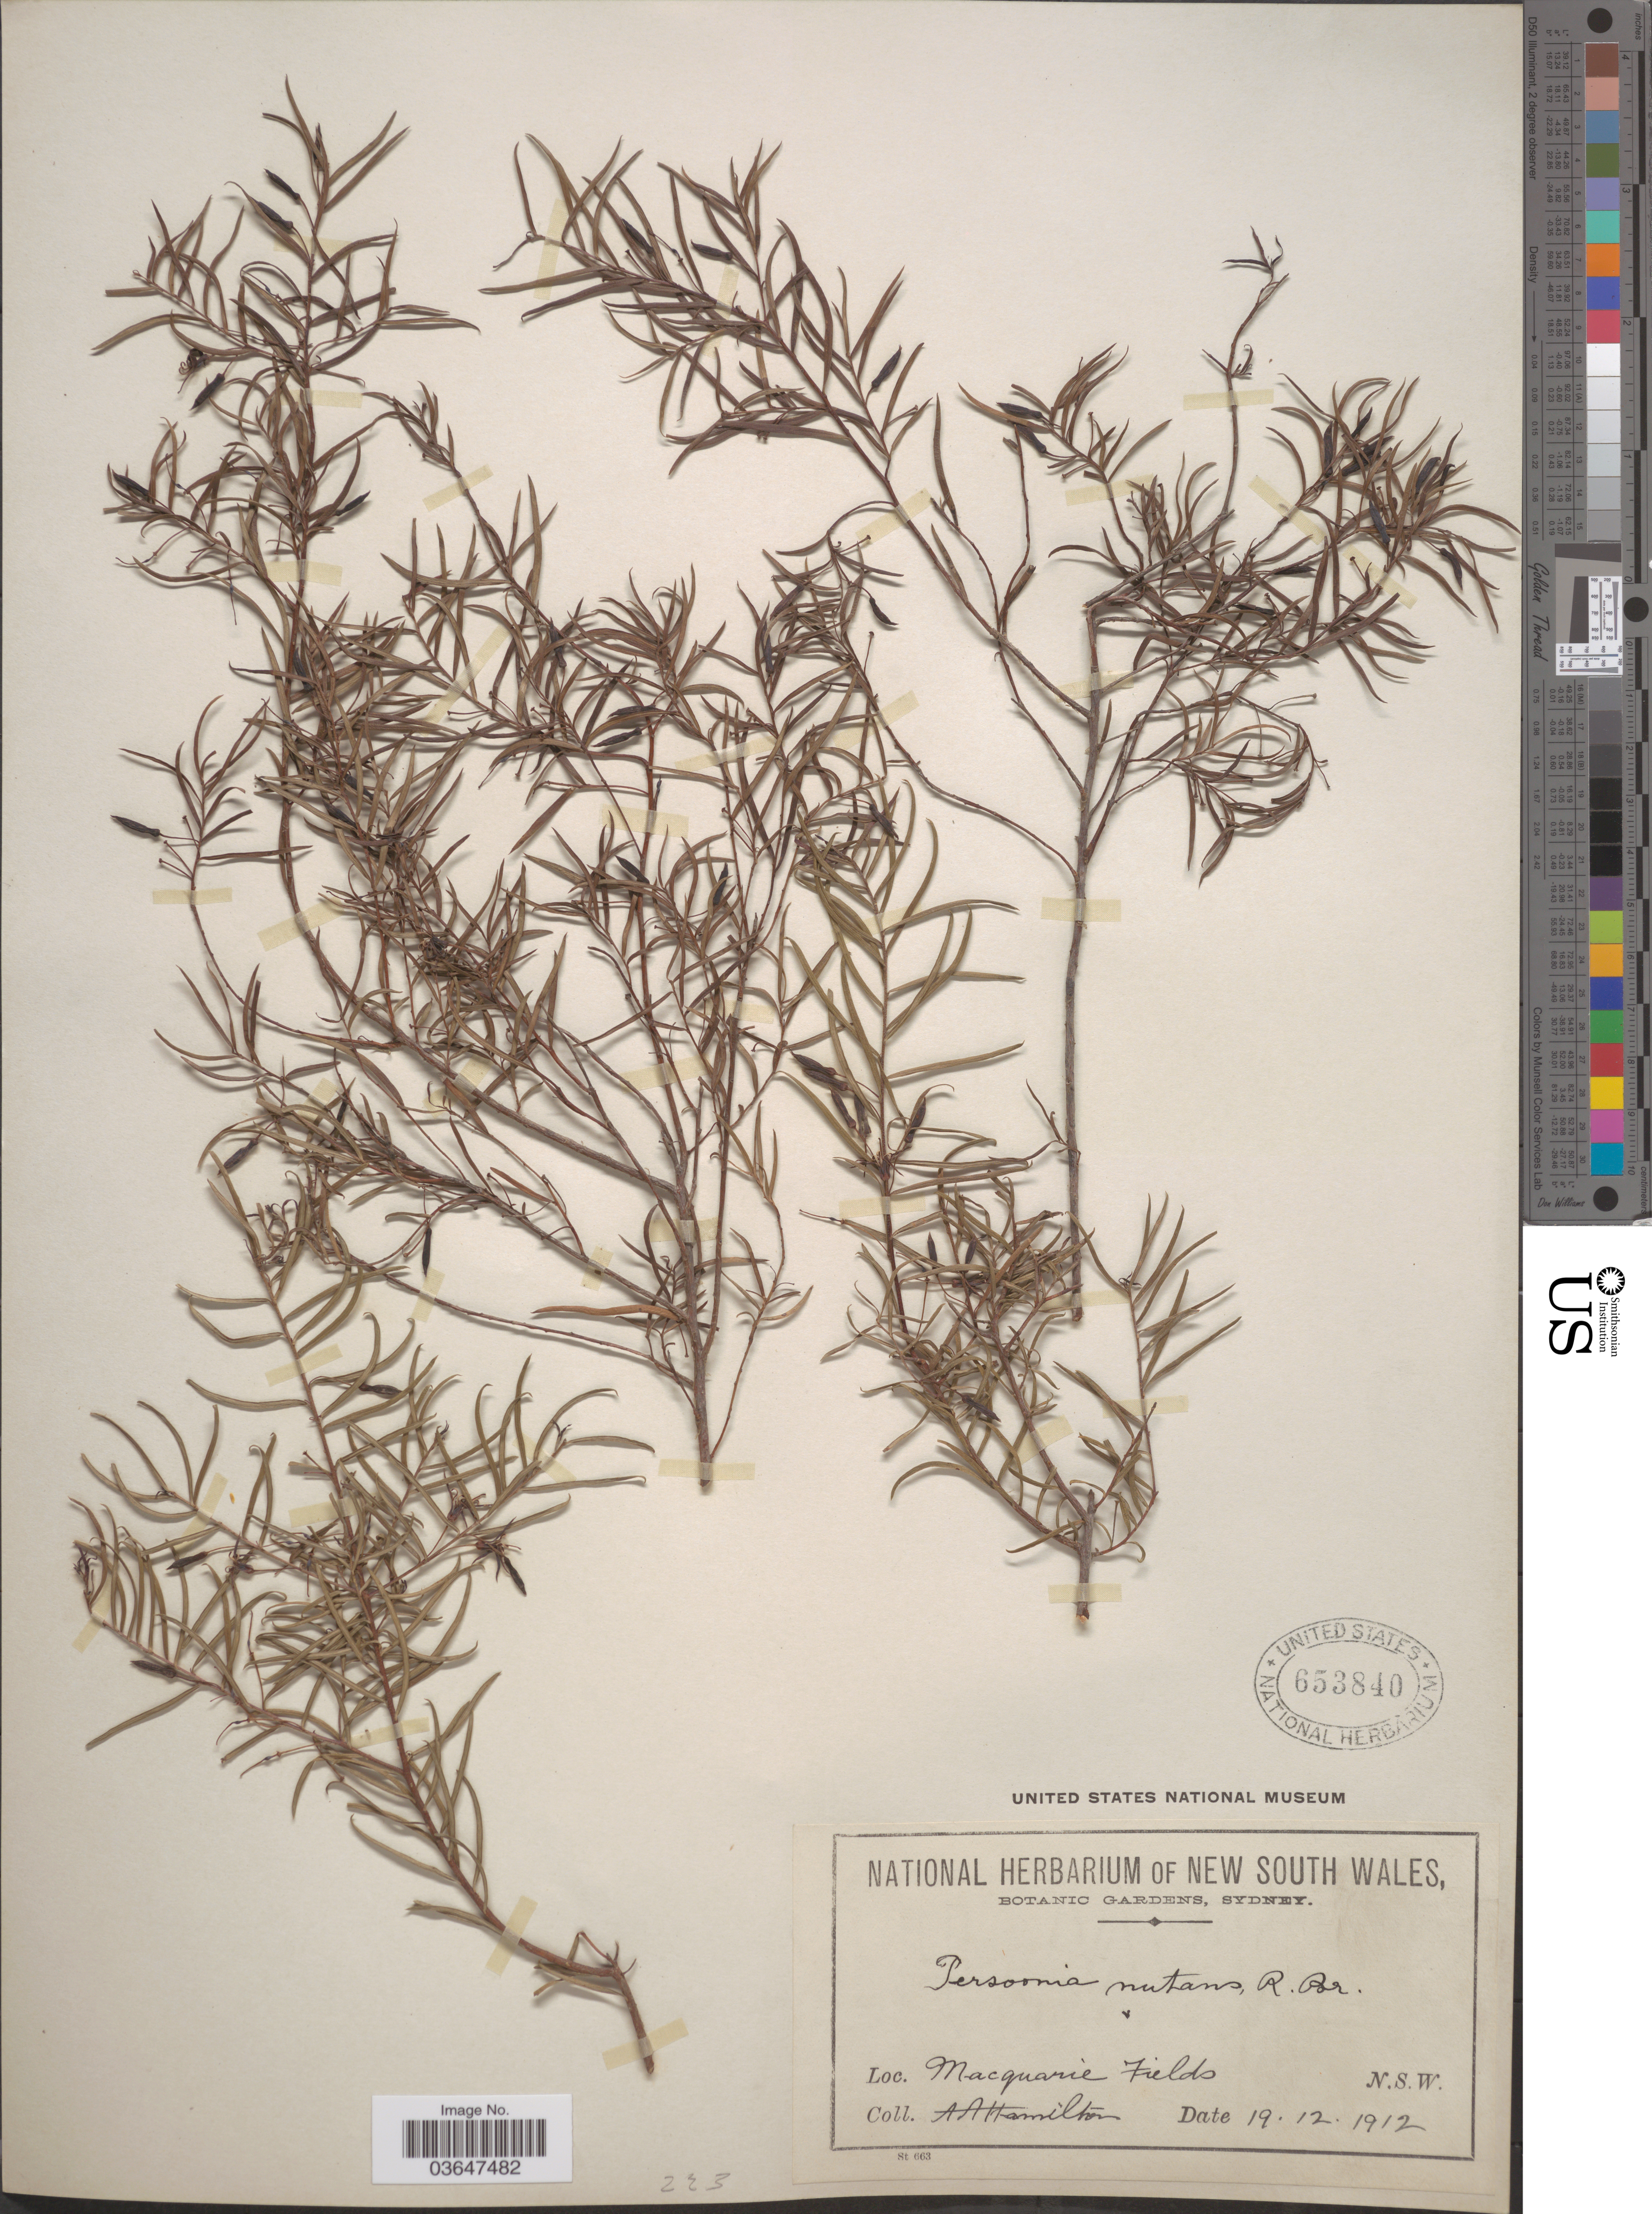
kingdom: Plantae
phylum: Tracheophyta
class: Magnoliopsida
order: Proteales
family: Proteaceae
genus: Persoonia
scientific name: Persoonia nutans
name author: R. Br.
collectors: A. A. Hamilton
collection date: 1912-12-19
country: Australia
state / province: New South Wales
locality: Macquarie Fields.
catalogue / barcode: US 653840